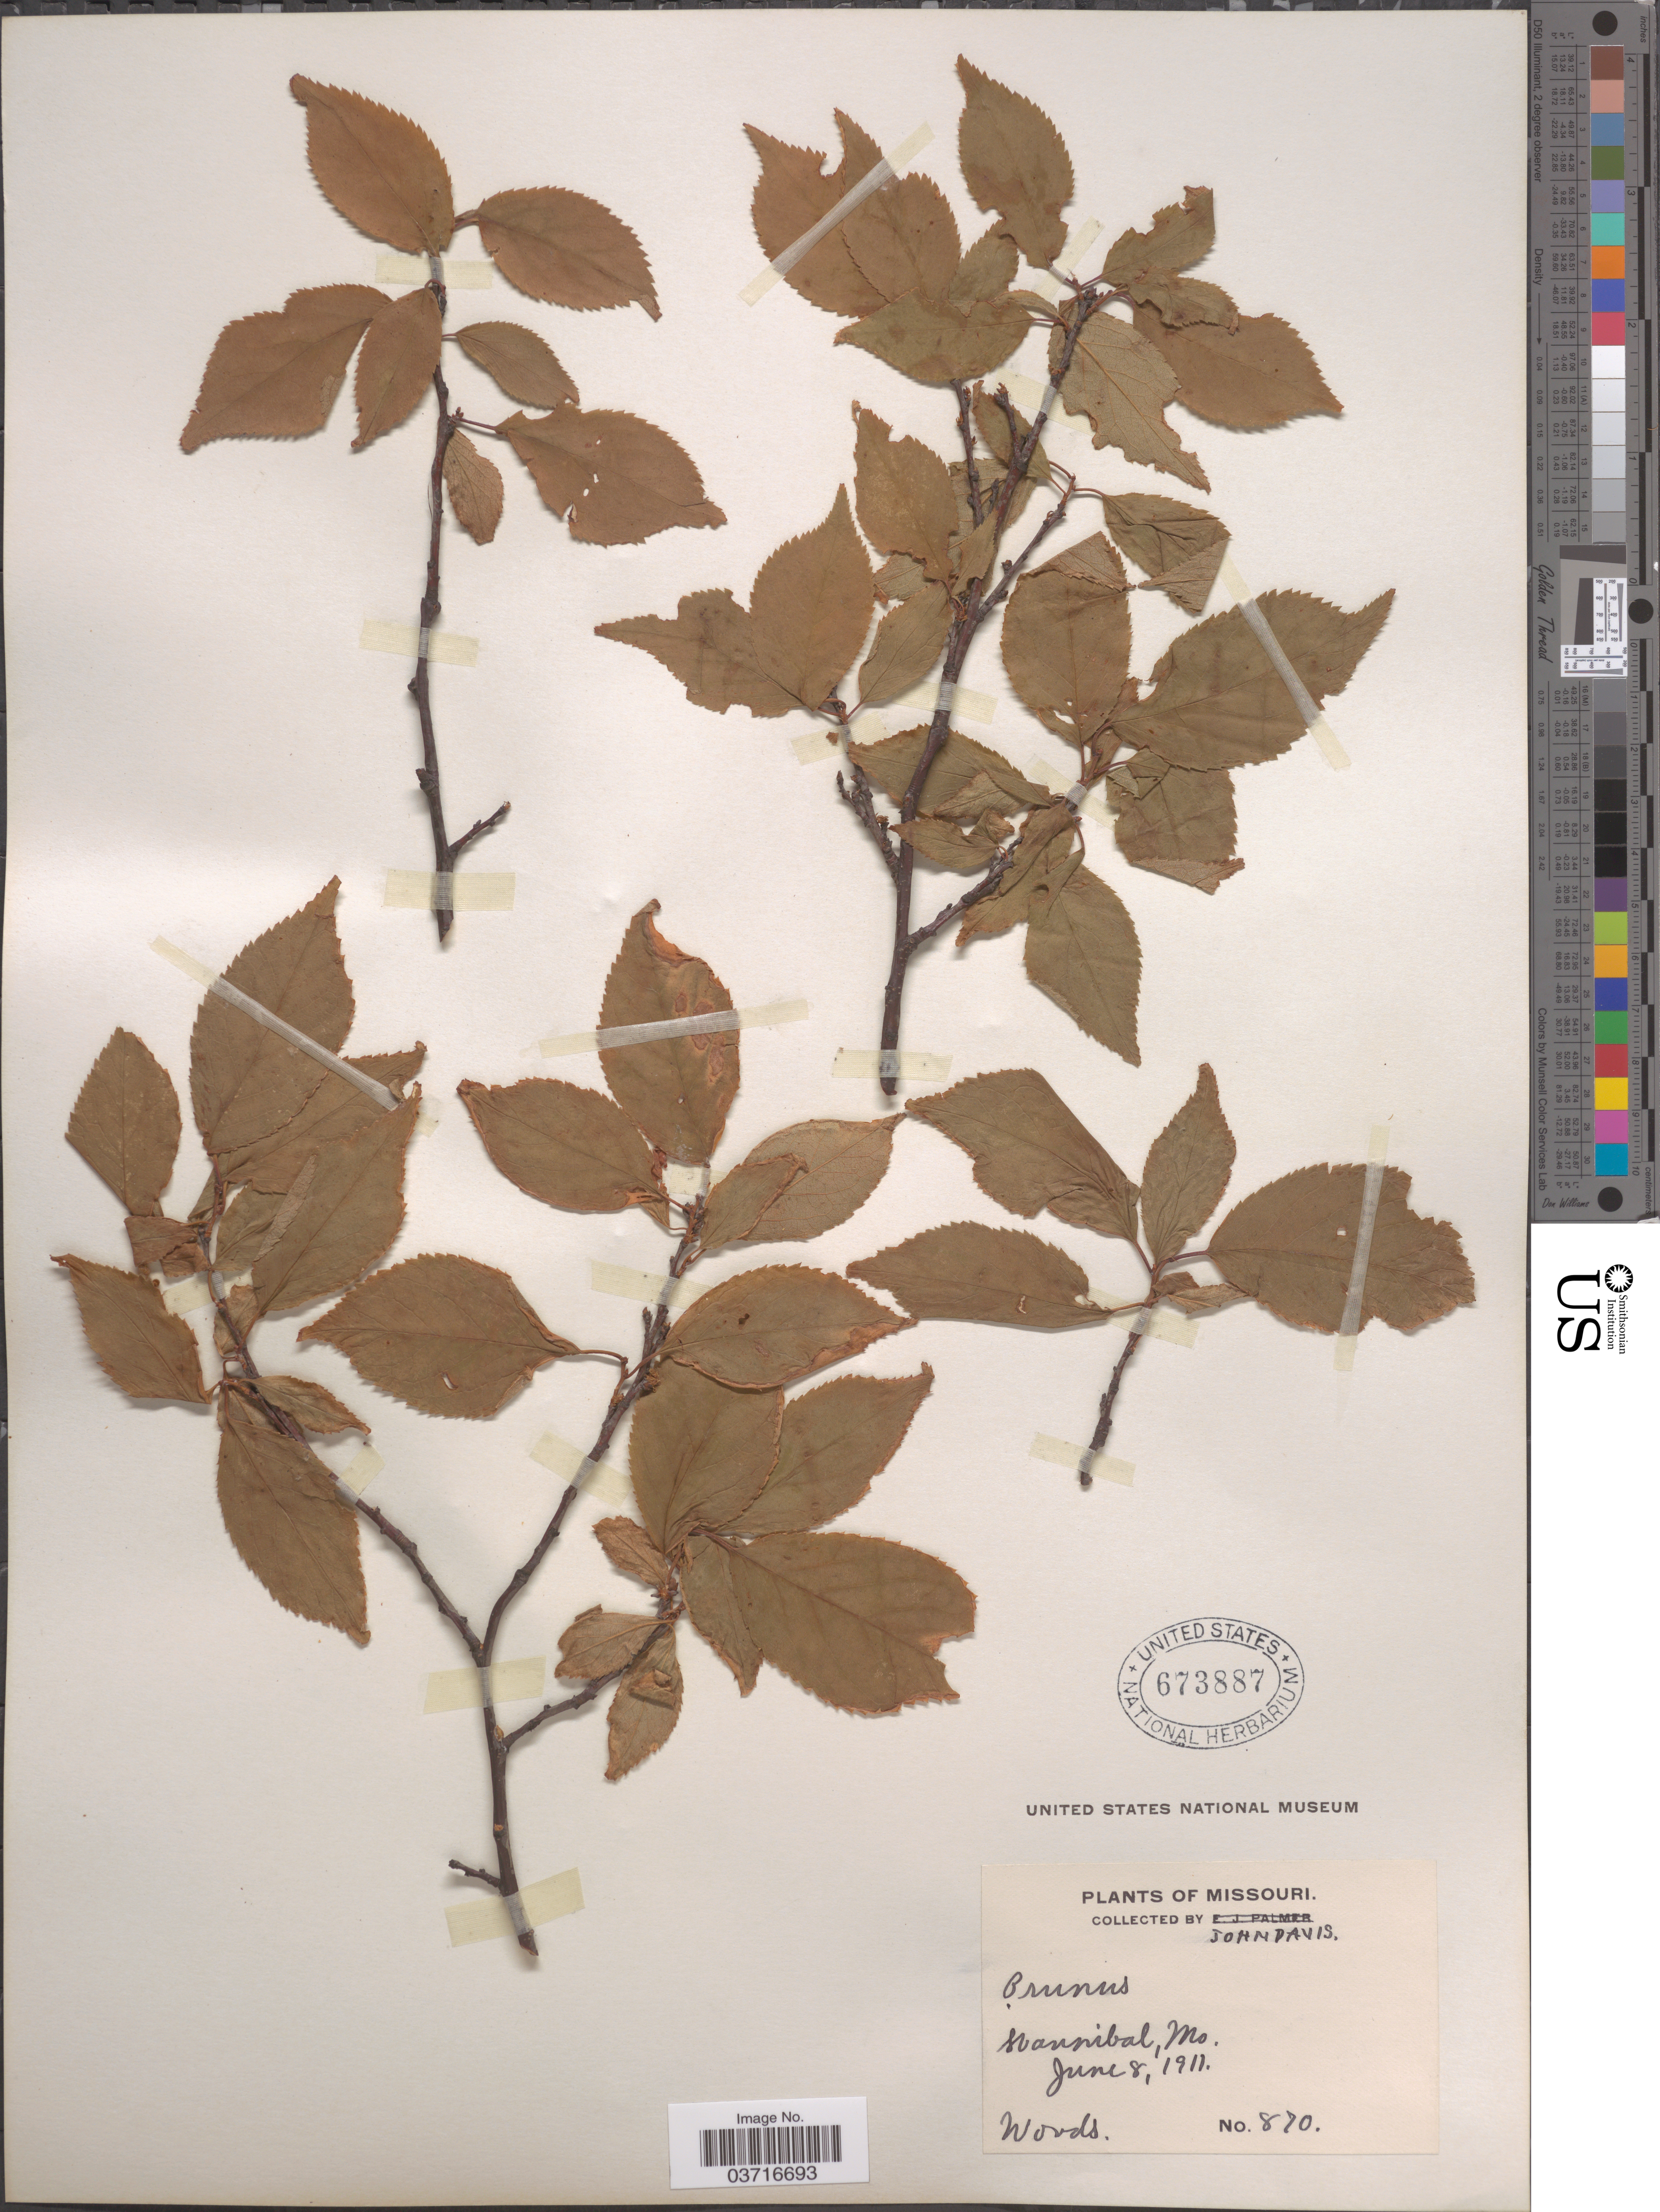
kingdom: Plantae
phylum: Tracheophyta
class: Magnoliopsida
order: Rosales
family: Rosaceae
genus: Prunus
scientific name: Prunus sp.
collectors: J. Davis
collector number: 870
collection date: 1911-06-08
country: United States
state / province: Missouri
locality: Hannibal.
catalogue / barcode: US 673887